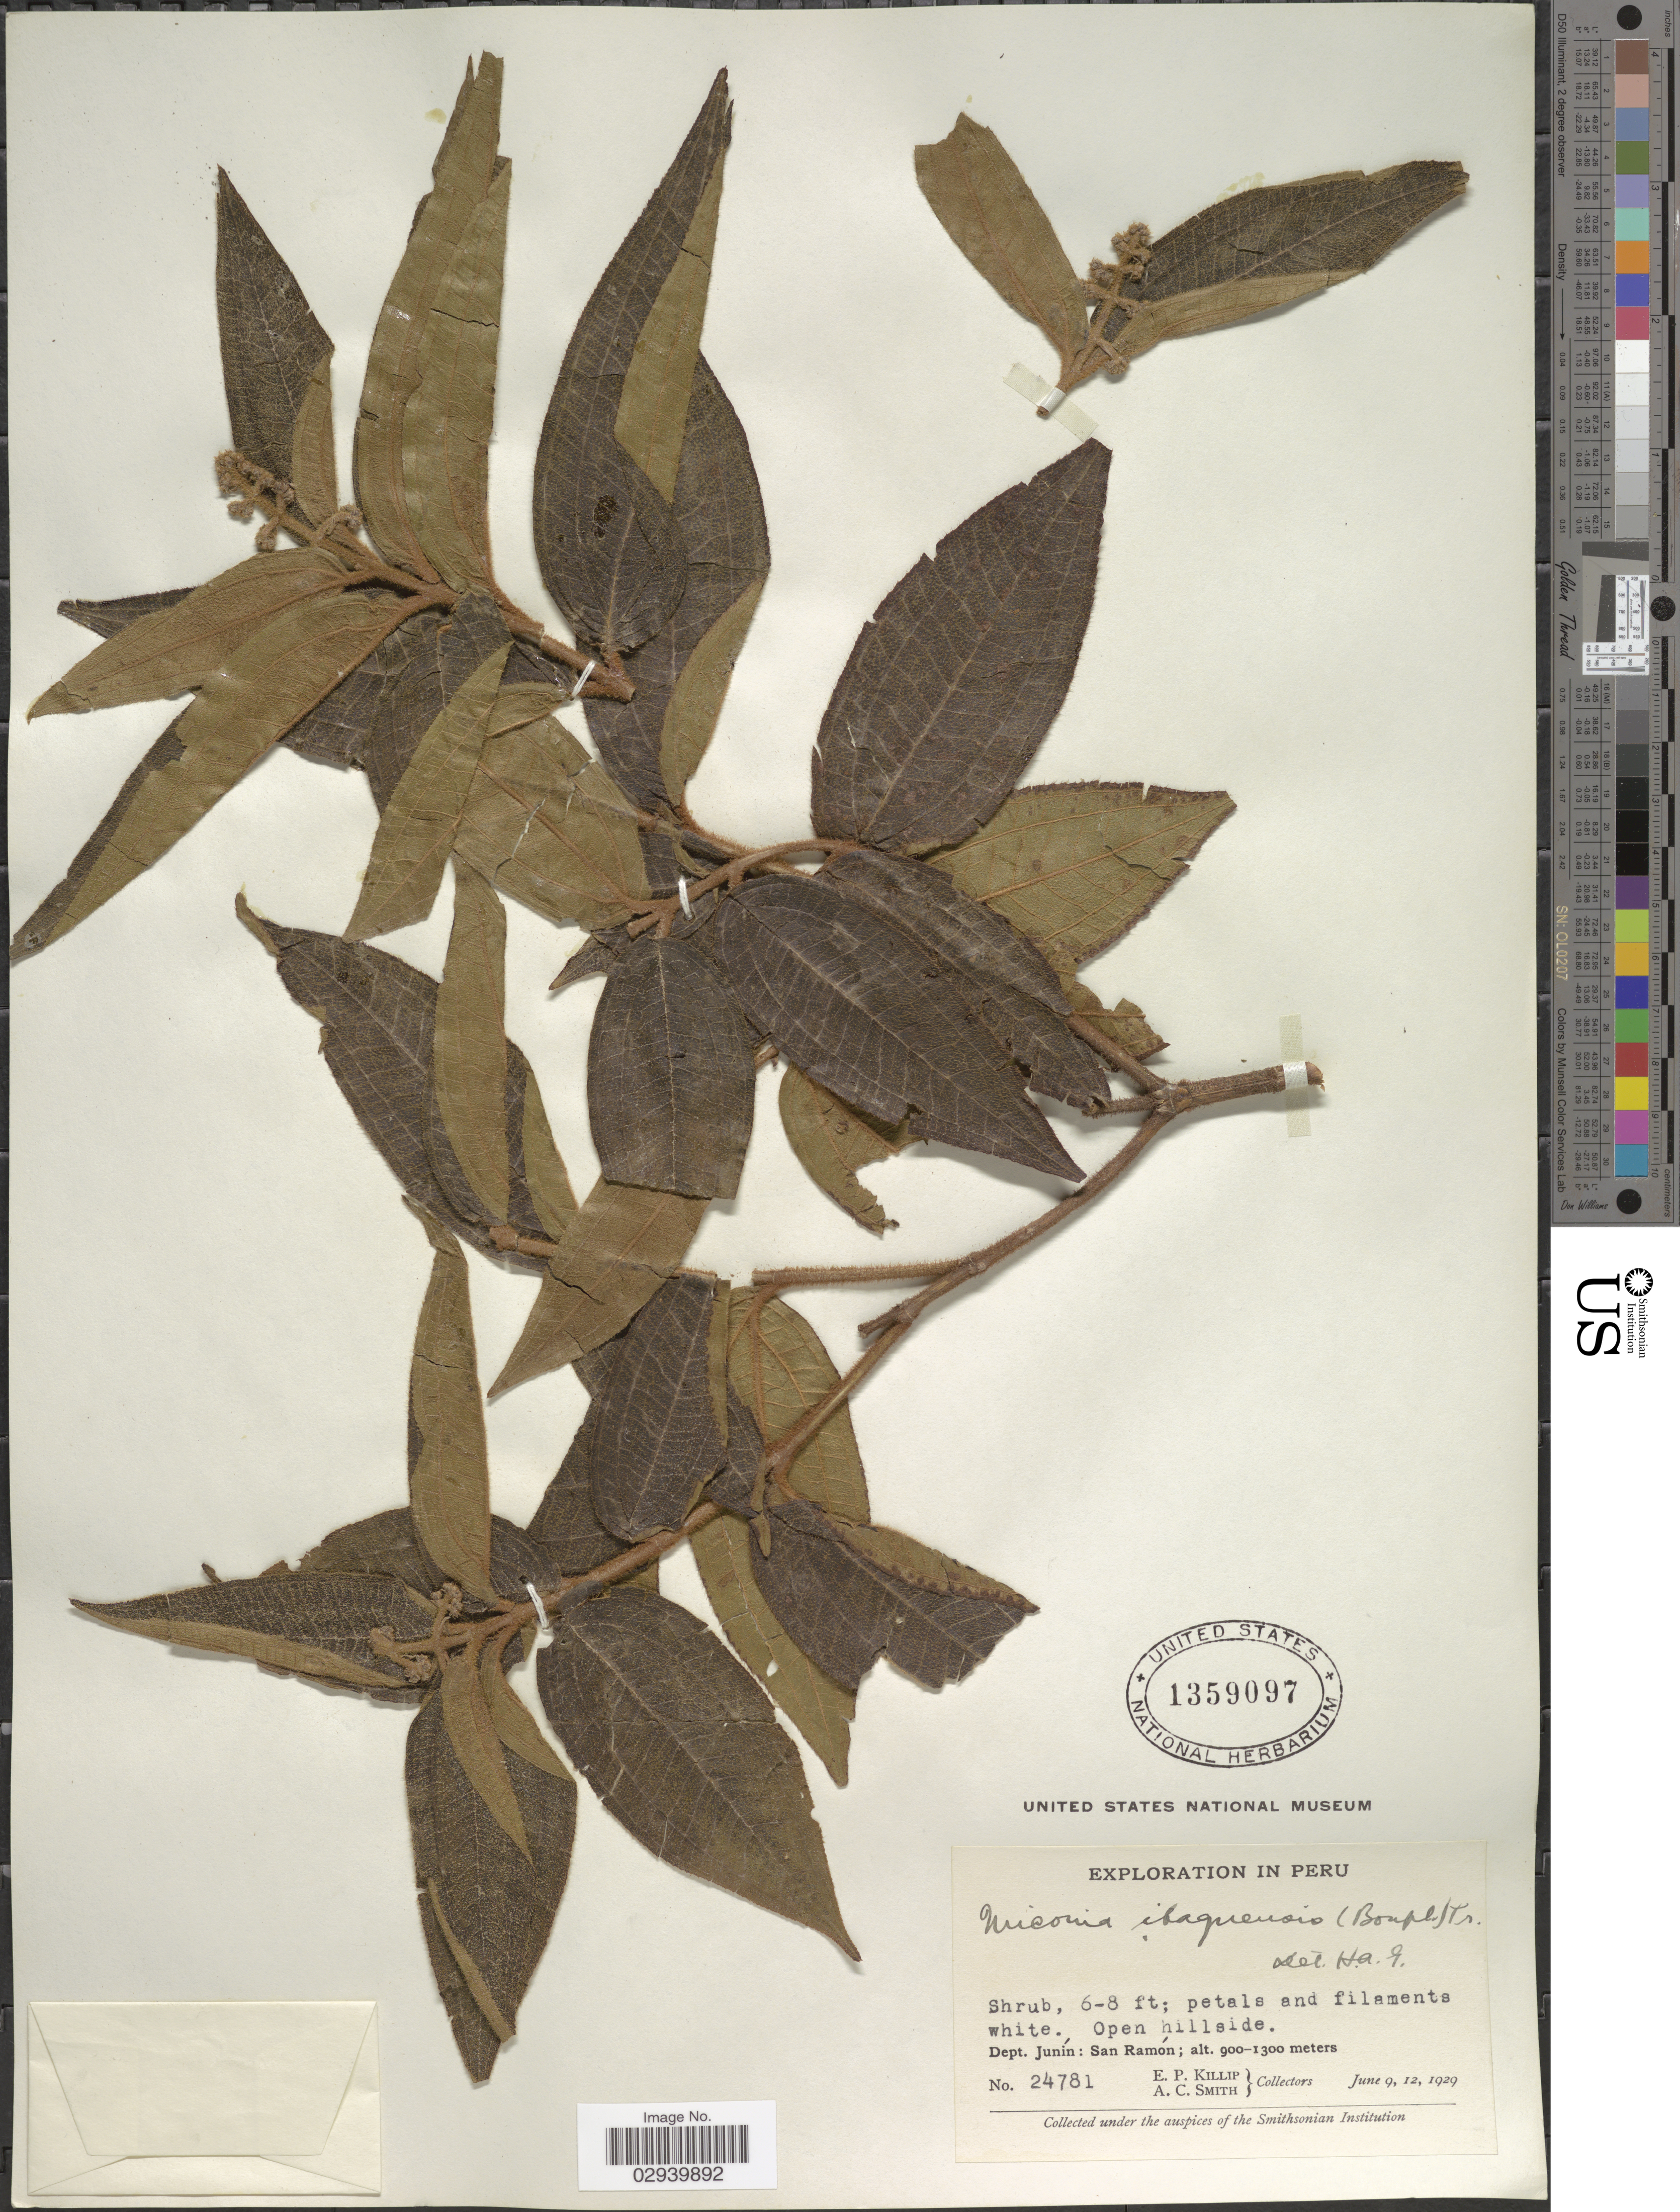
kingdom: Plantae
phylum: Tracheophyta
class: Magnoliopsida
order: Myrtales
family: Melastomataceae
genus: Miconia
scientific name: Miconia ibaguensis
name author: (Bonpl.) Triana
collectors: E. P. Killip & A. C. Smith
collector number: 24781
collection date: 1929-06-09/1929-06-12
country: Peru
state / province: Junín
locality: Dept. Junín: San Ramón.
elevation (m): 900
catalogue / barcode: US 1359097